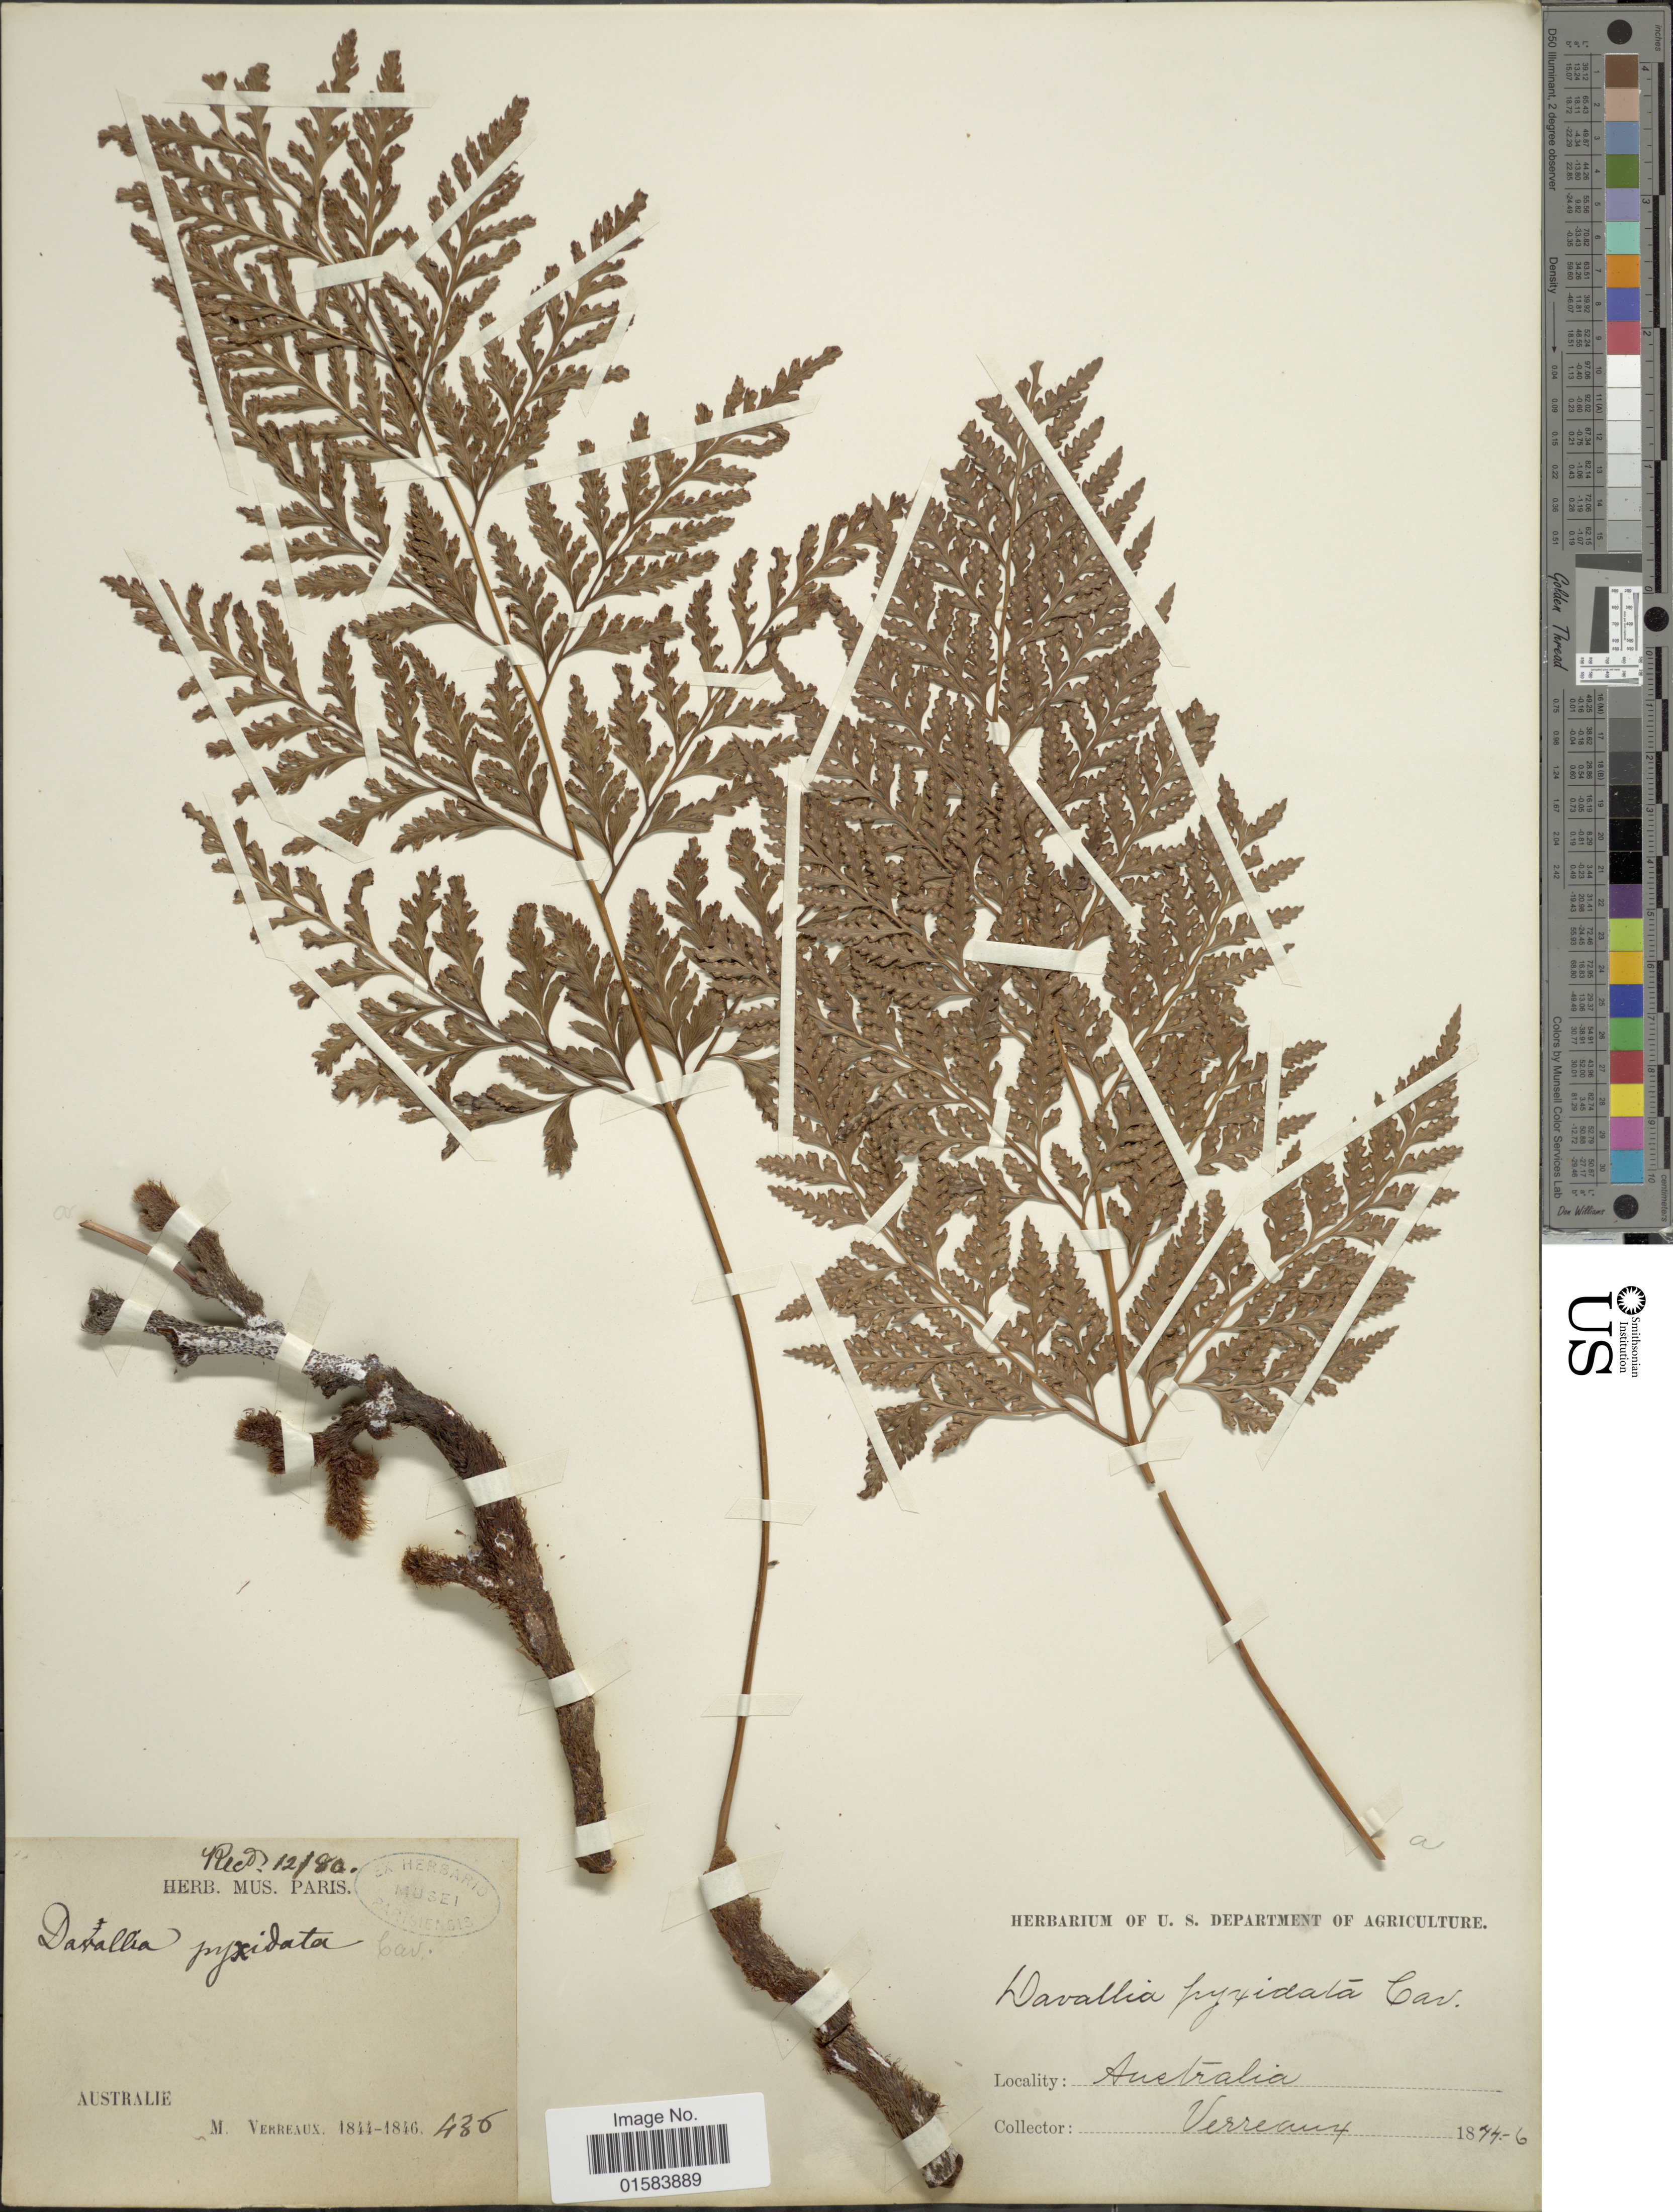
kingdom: Plantae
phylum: Tracheophyta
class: Polypodiopsida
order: Polypodiales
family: Davalliaceae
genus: Davallia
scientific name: Davallia solida var. pyxidata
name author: (Cav.) Noot.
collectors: M. Verreaux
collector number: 436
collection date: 1844/1846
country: Australia